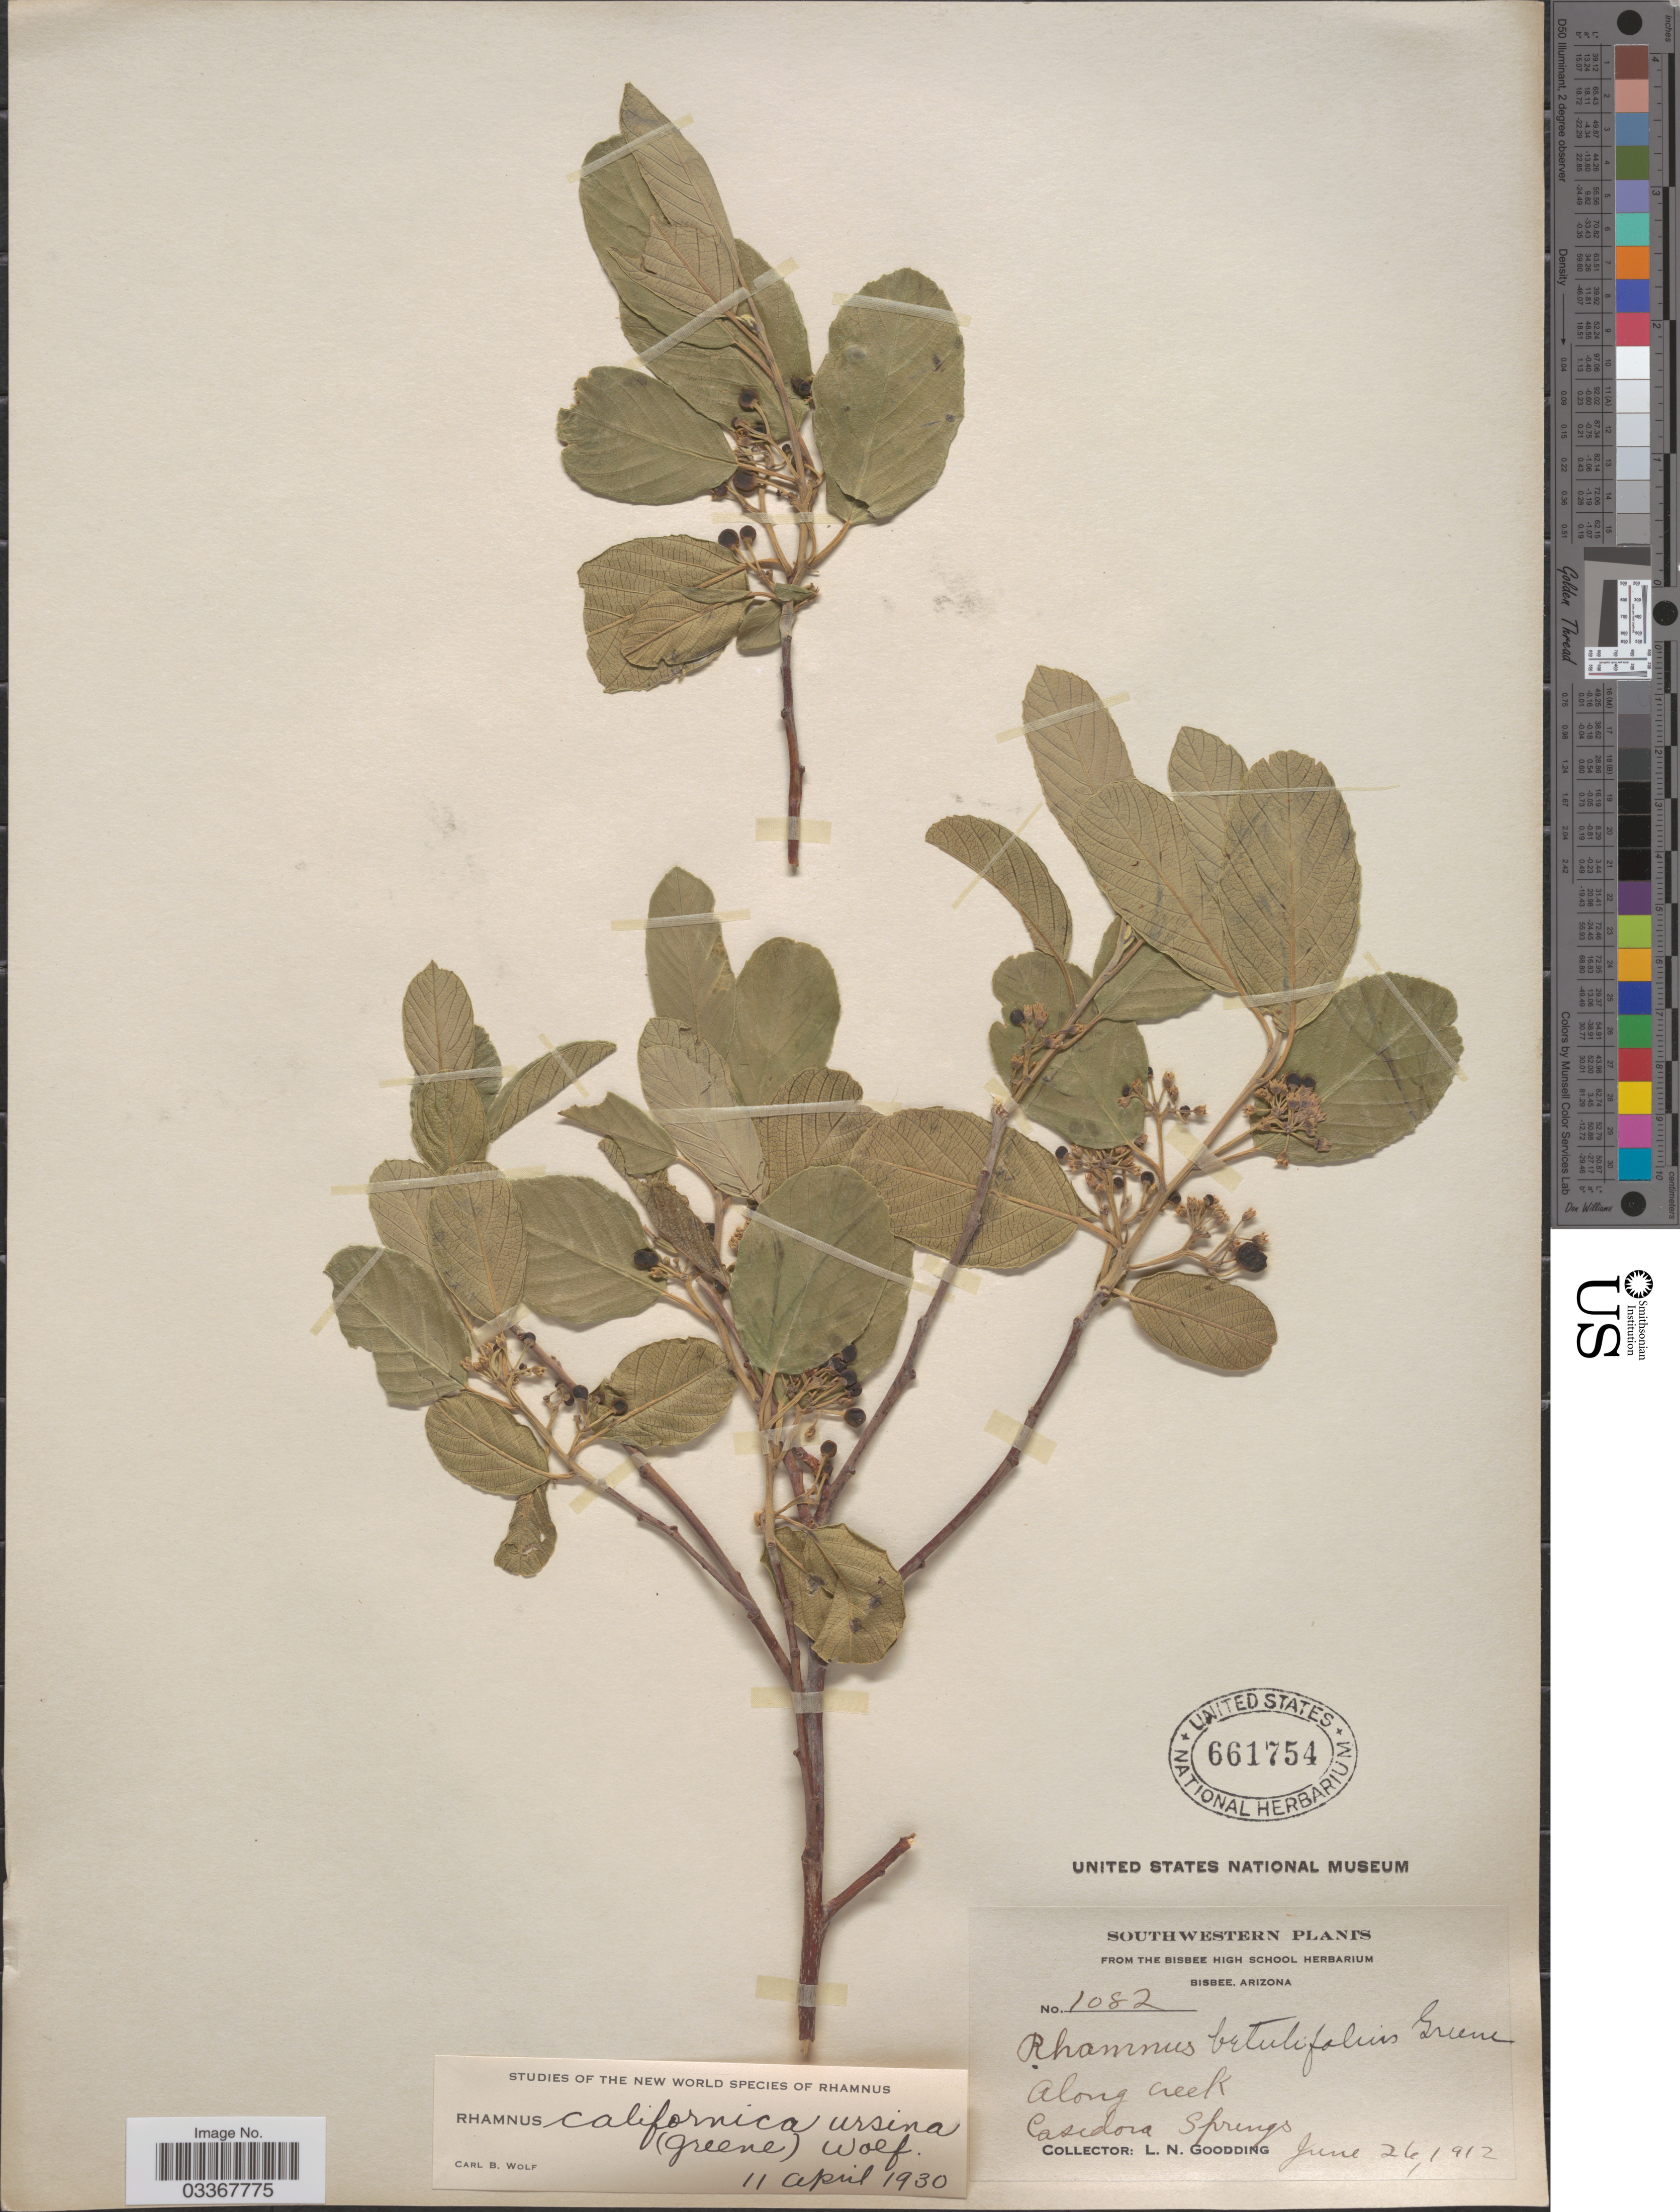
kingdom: Plantae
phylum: Tracheophyta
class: Magnoliopsida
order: Rosales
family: Rhamnaceae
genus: Frangula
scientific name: Frangula californica subsp. ursina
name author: (Greene) Kartesz & Gandhi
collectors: L. N. Goodding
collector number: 1082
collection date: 1912-06-26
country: United States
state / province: Arizona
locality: Southwestern, along creek, Casidora Springs.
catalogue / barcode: US 661754